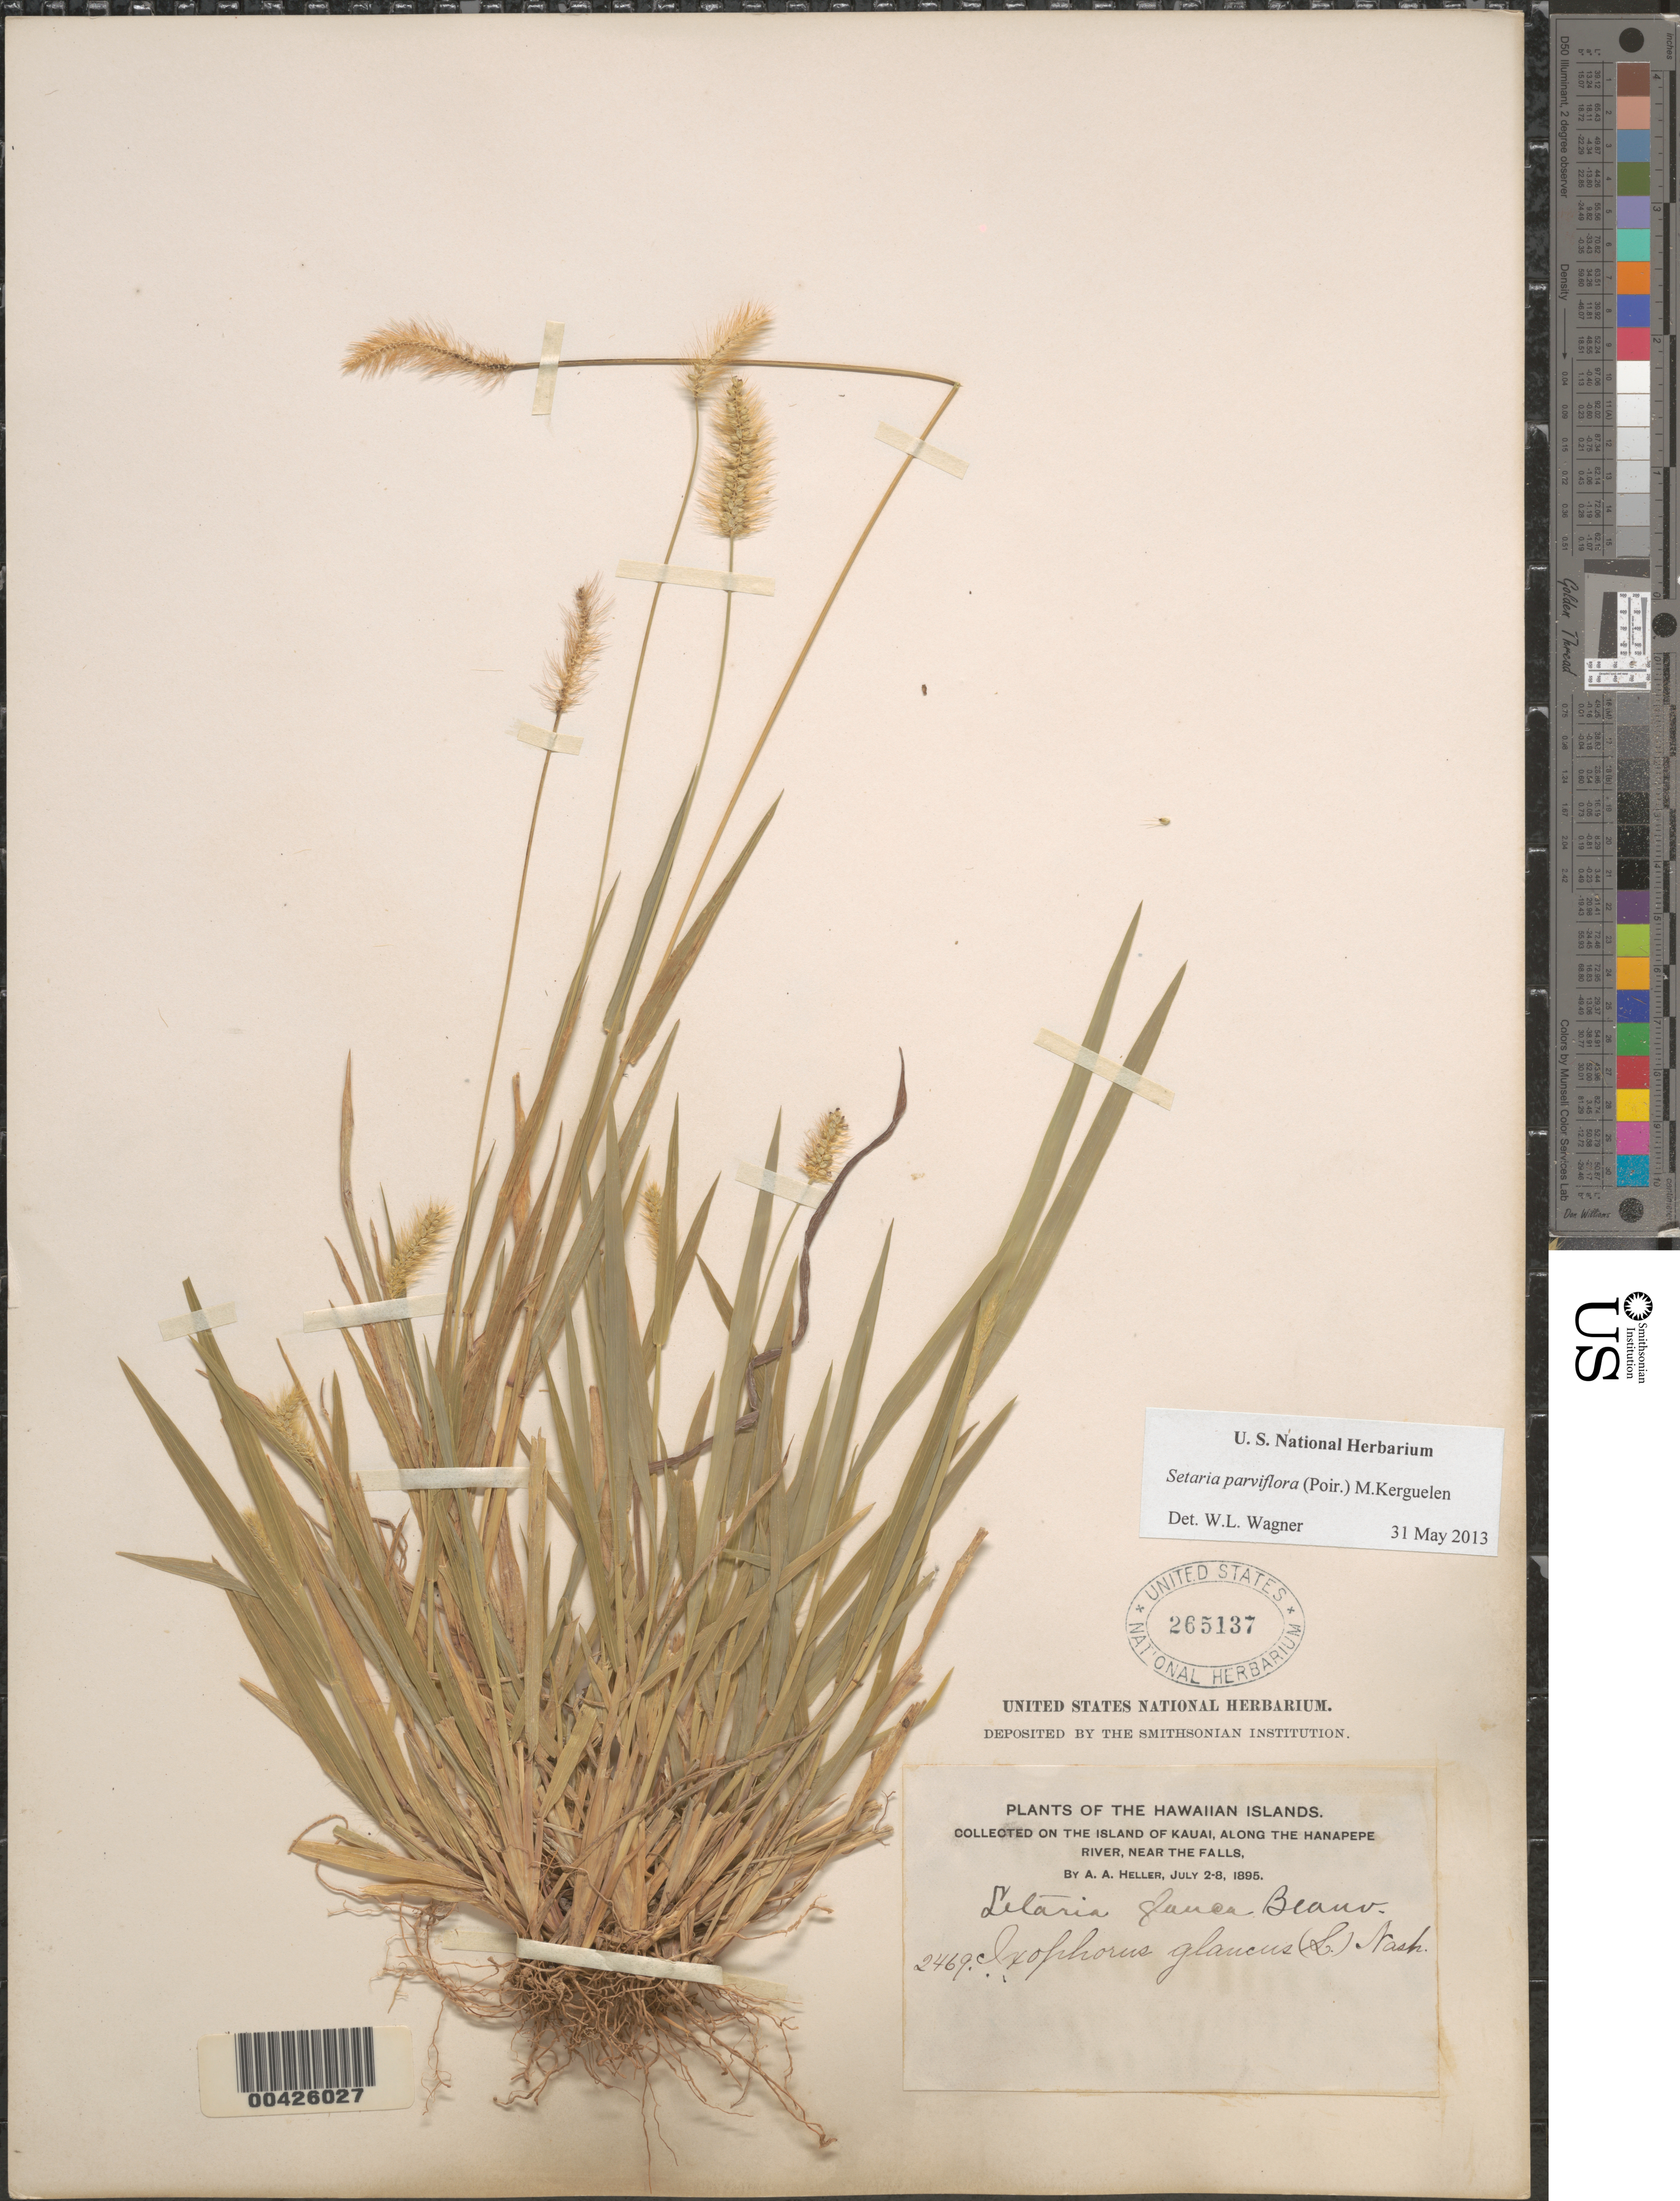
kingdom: Plantae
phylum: Tracheophyta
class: Liliopsida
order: Poales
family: Poaceae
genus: Setaria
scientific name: Setaria parviflora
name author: (Poir.) Kerguélen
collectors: A. A. Heller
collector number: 2469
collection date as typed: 2 Jul 1895 to 8 Jul 1895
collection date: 1895-07-02/1895-07-08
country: United States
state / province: Hawaii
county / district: Kauai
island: Kaua'i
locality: Along the Hanapepe River, near the falls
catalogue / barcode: US 265137